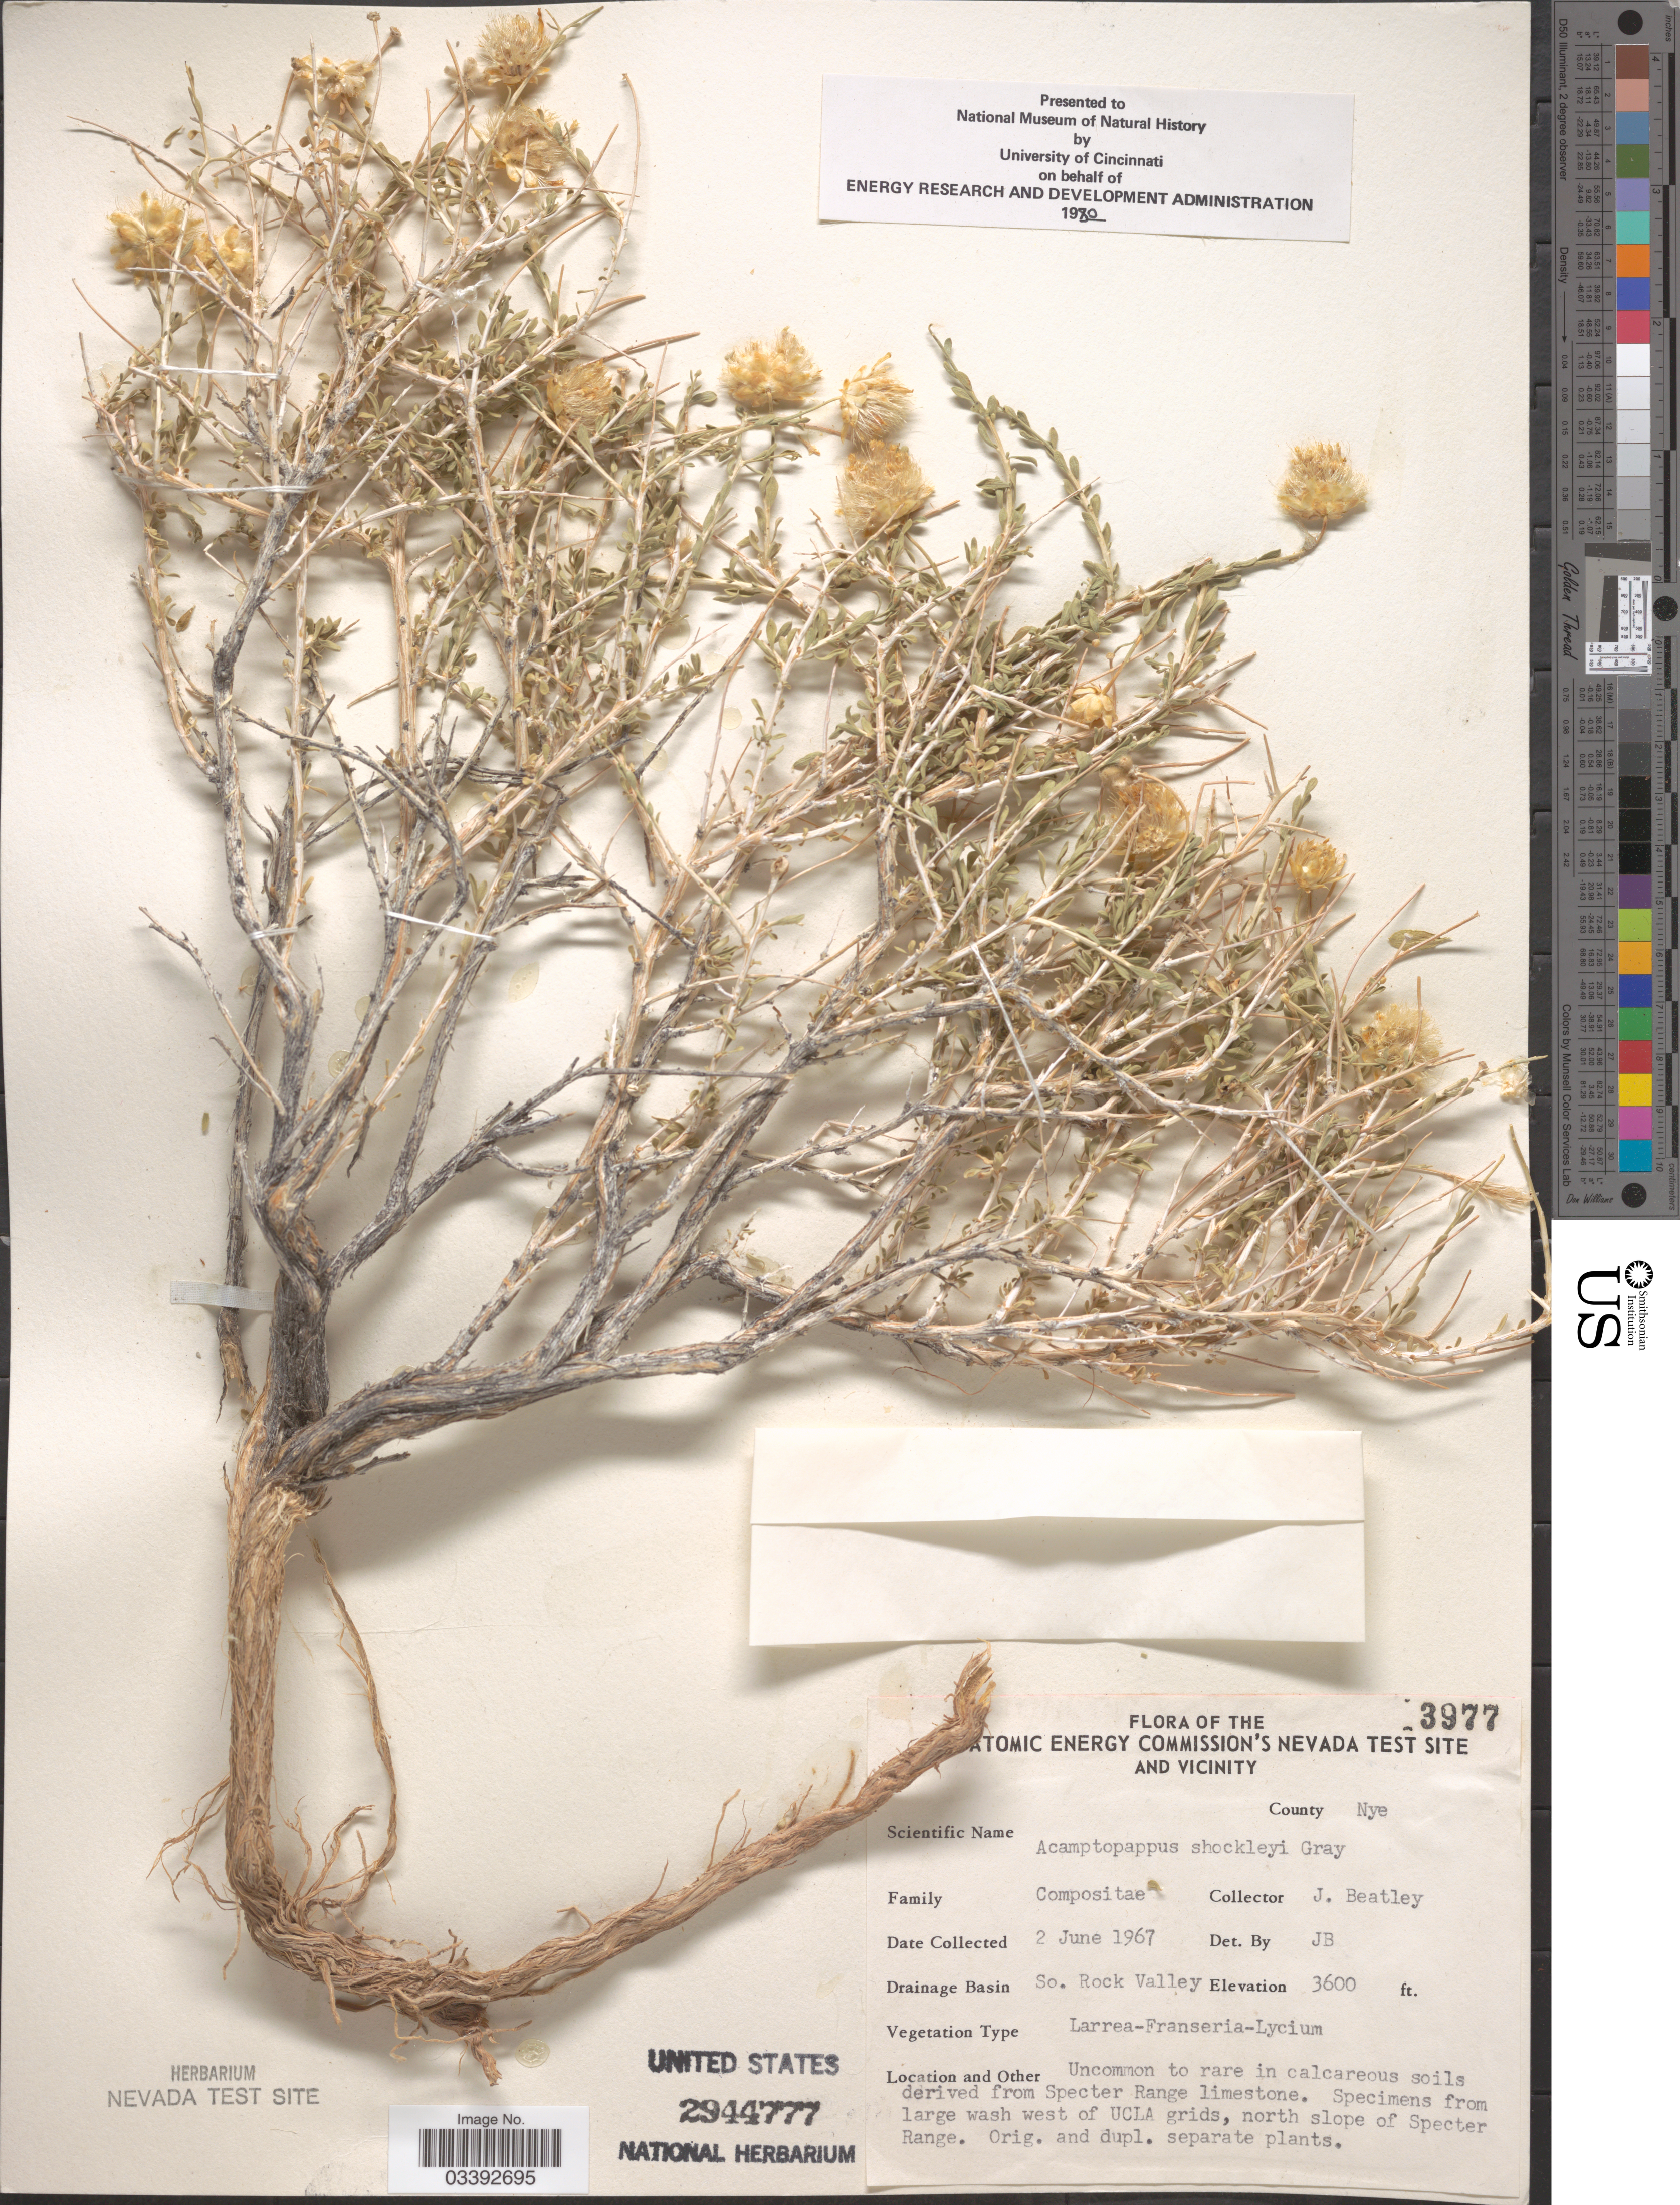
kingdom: Plantae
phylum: Tracheophyta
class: Magnoliopsida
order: Asterales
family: Asteraceae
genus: Acamptopappus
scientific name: Acamptopappus shockleyi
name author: A. Gray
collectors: J. C. Beatley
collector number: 3977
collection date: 1967-06-02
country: United States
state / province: Nevada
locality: U.S. Atomic Energy Commission's Nevada Test Site and Vicinity. County Nye. Drainage Basin So. Rock Valley. Large wash west of UCLA grids, north of Specter Range. [unsure placement]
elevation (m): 1097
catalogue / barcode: US 2944777